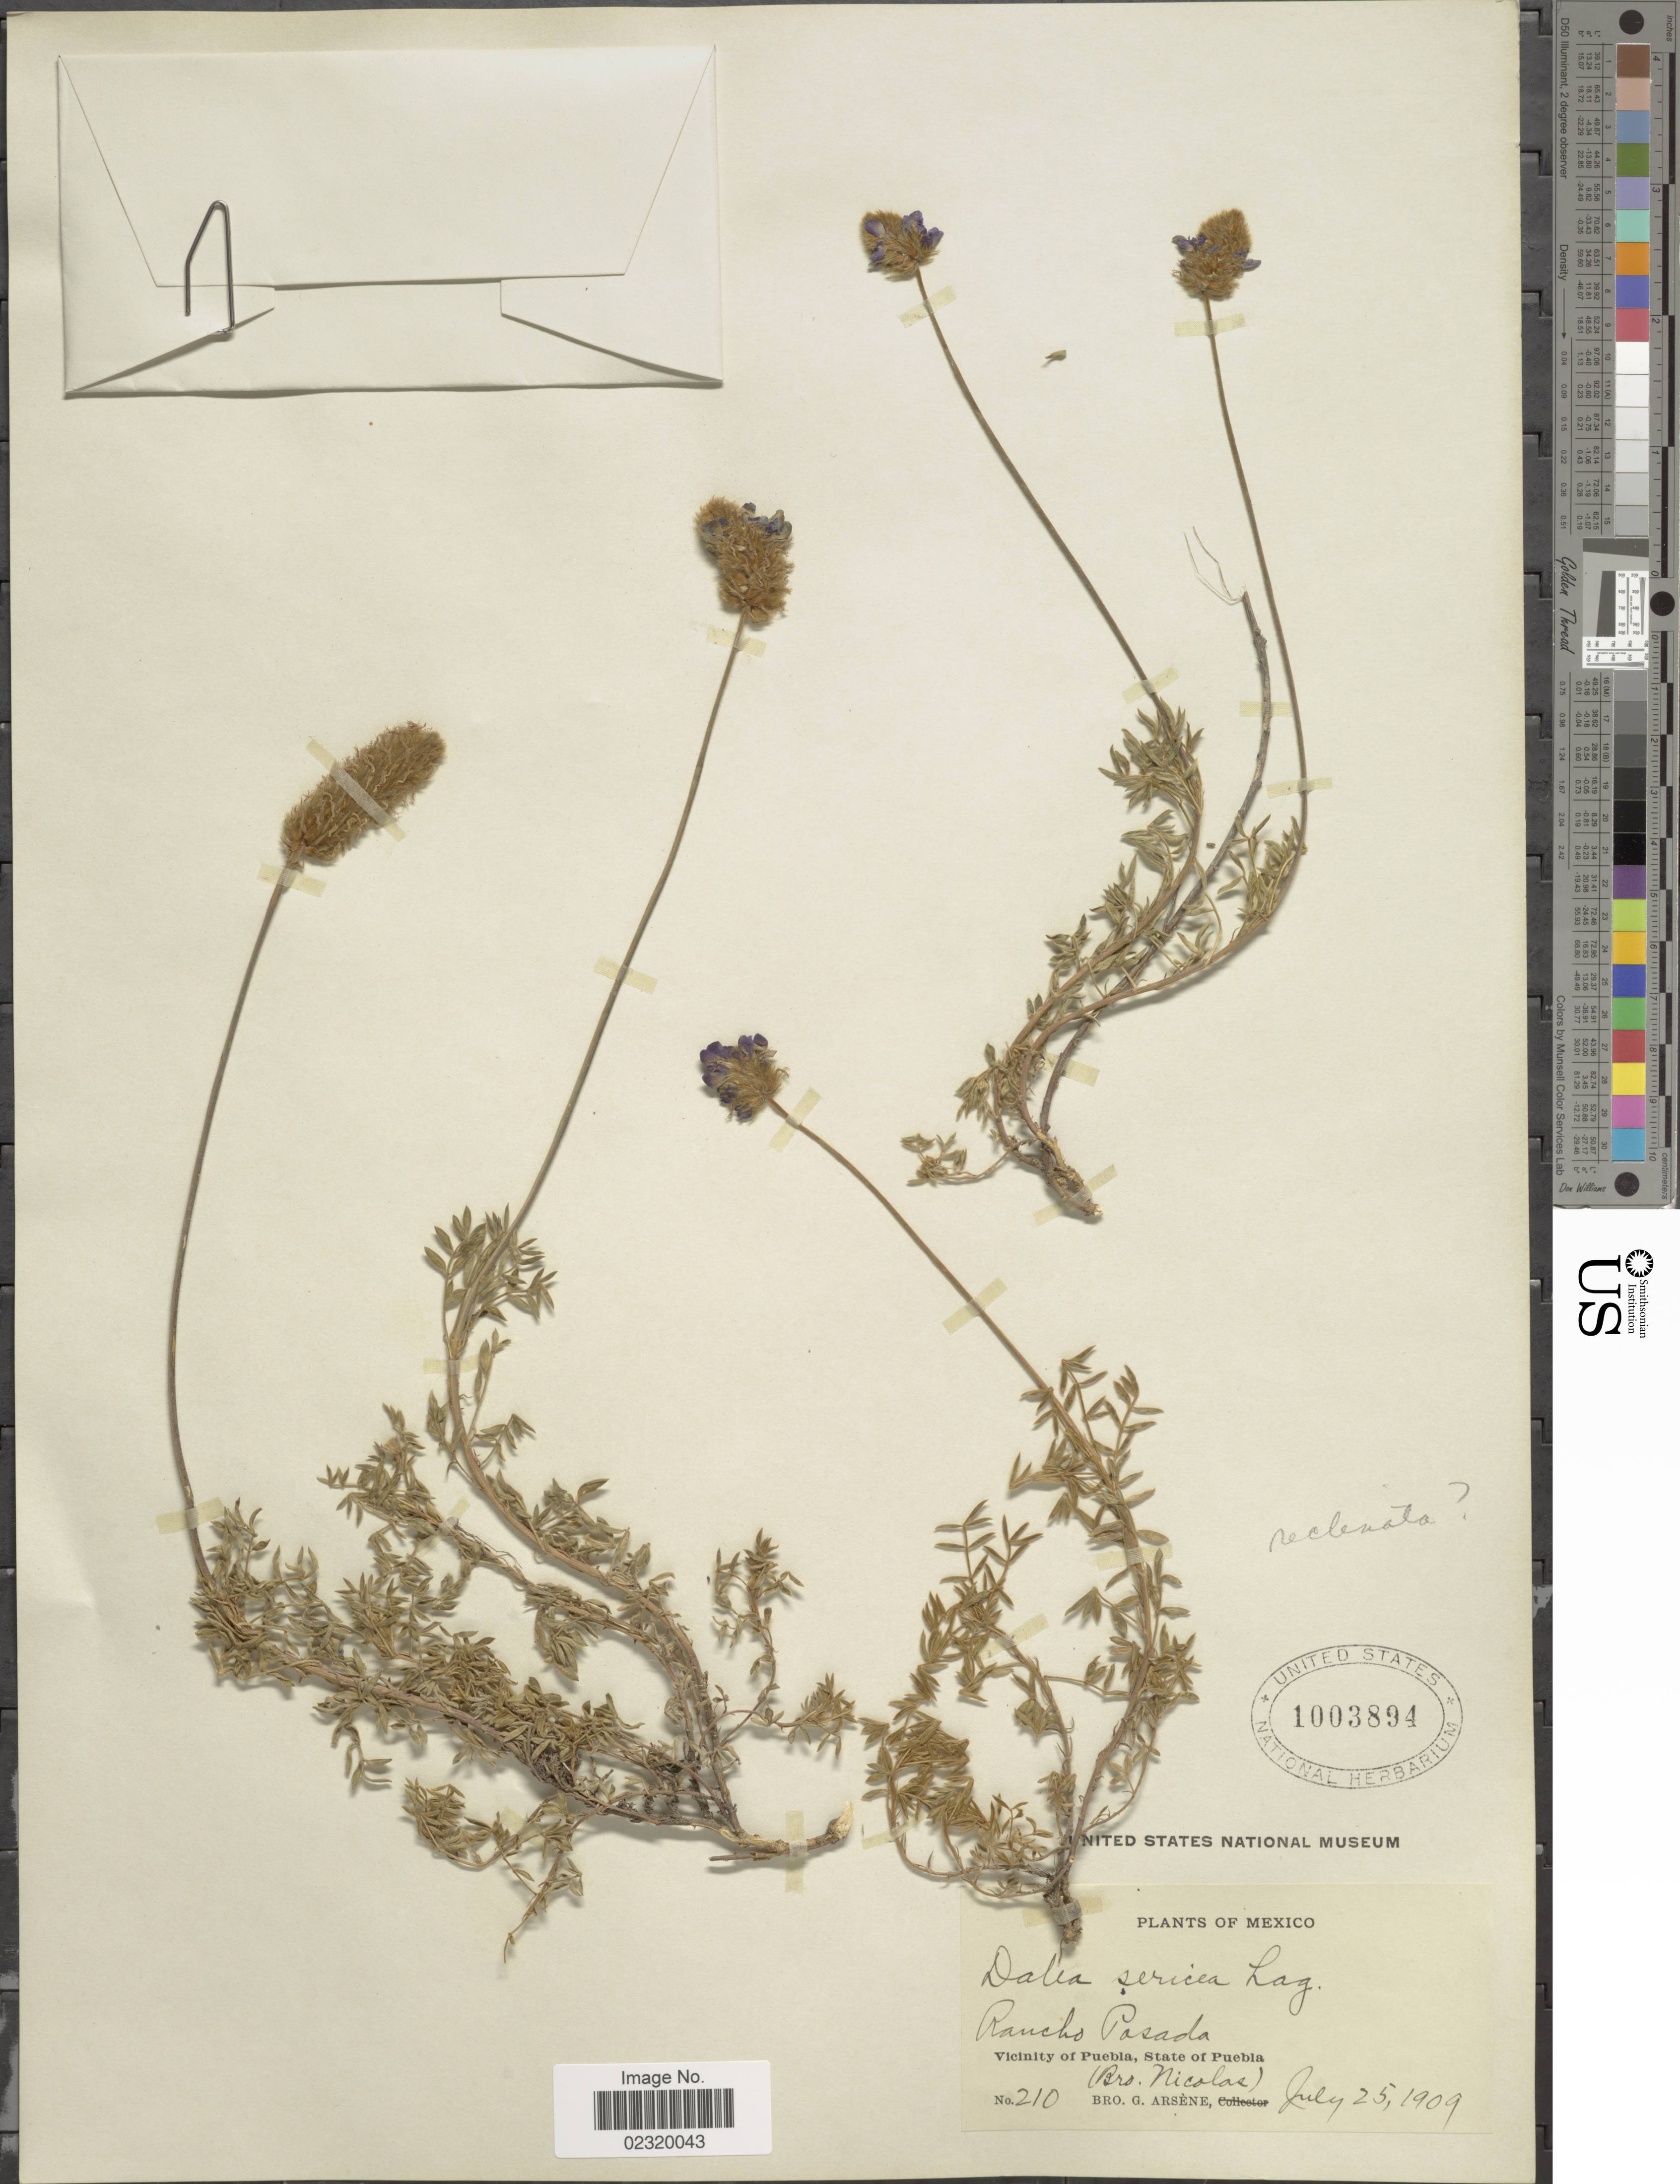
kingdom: Plantae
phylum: Tracheophyta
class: Magnoliopsida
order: Fabales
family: Fabaceae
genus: Dalea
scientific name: Dalea sericea var. sericea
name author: Lag.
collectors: Bro. Nicolas & Bro. G. Arsène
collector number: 210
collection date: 1909-07-25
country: Mexico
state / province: Puebla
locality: Rancho Posada. Vicinity of Puebla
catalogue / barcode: US 1003894